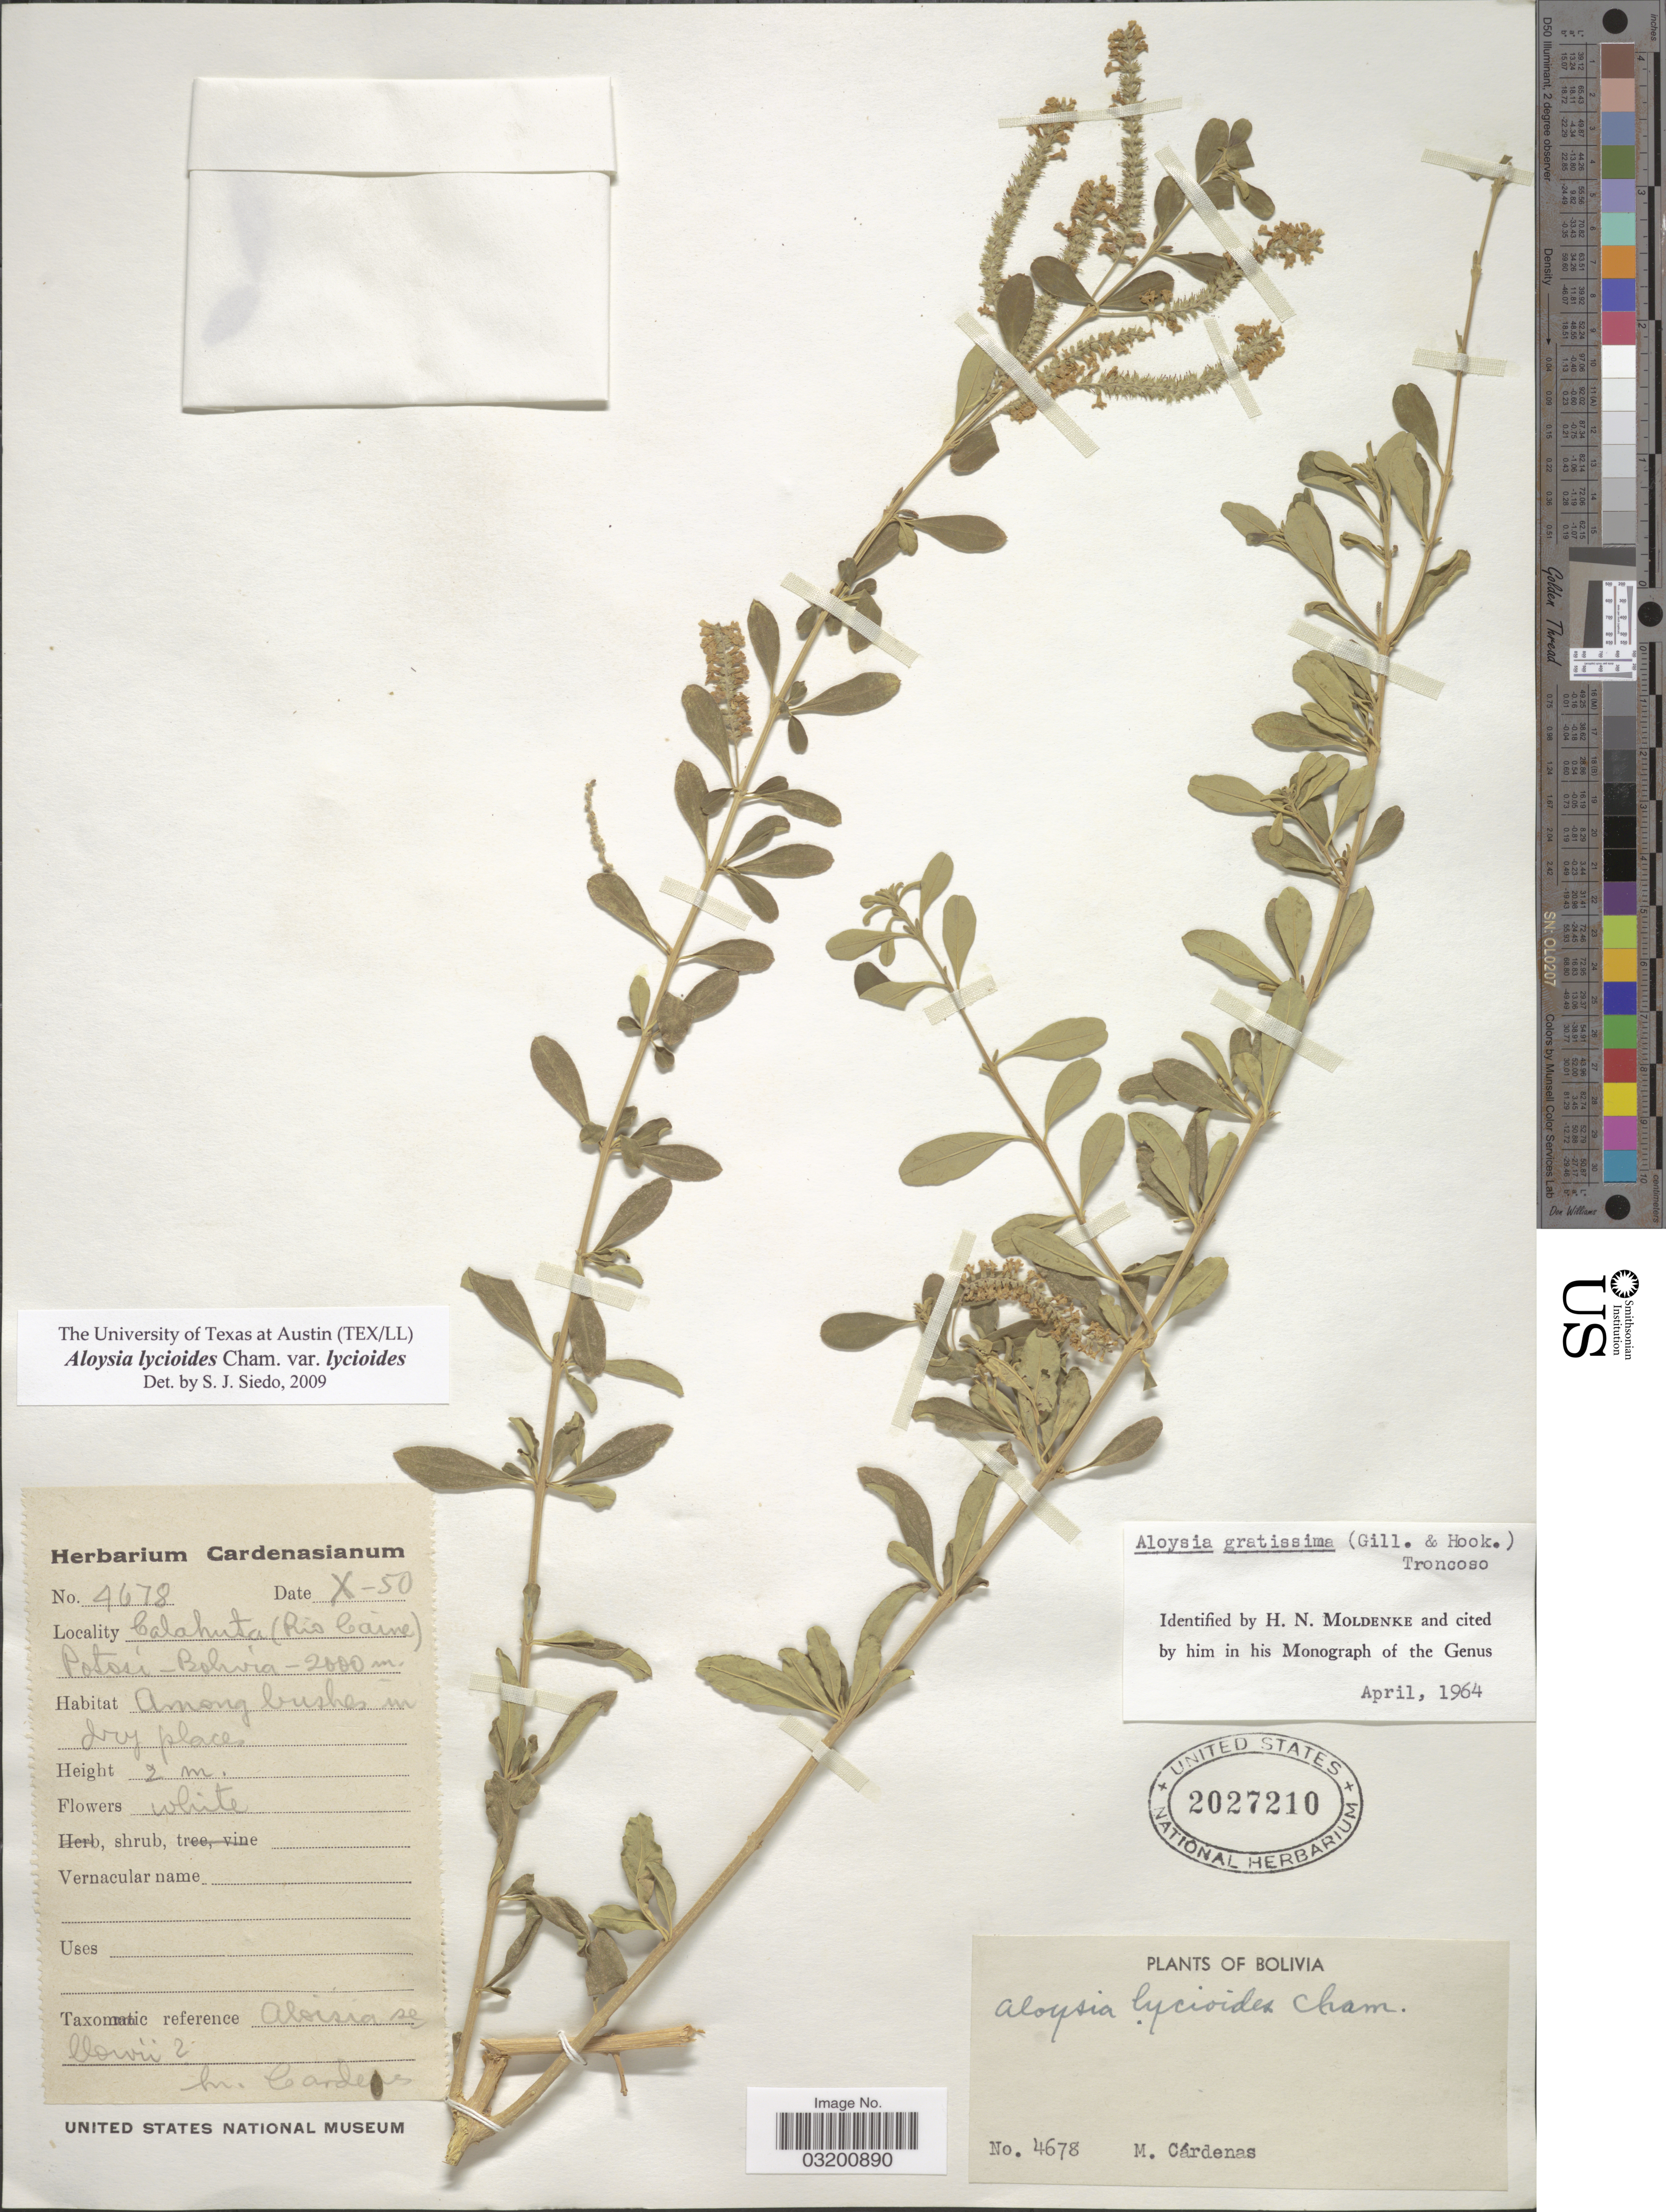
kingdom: Plantae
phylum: Tracheophyta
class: Magnoliopsida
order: Lamiales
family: Verbenaceae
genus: Aloysia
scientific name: Aloysia lycioides var. lycioides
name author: Cham.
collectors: M. Cárdenas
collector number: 4678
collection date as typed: Transcribed d/m/y: /10/50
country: Bolivia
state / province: Potosi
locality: Calahuta (Rio Caine).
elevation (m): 2000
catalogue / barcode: US 2027210